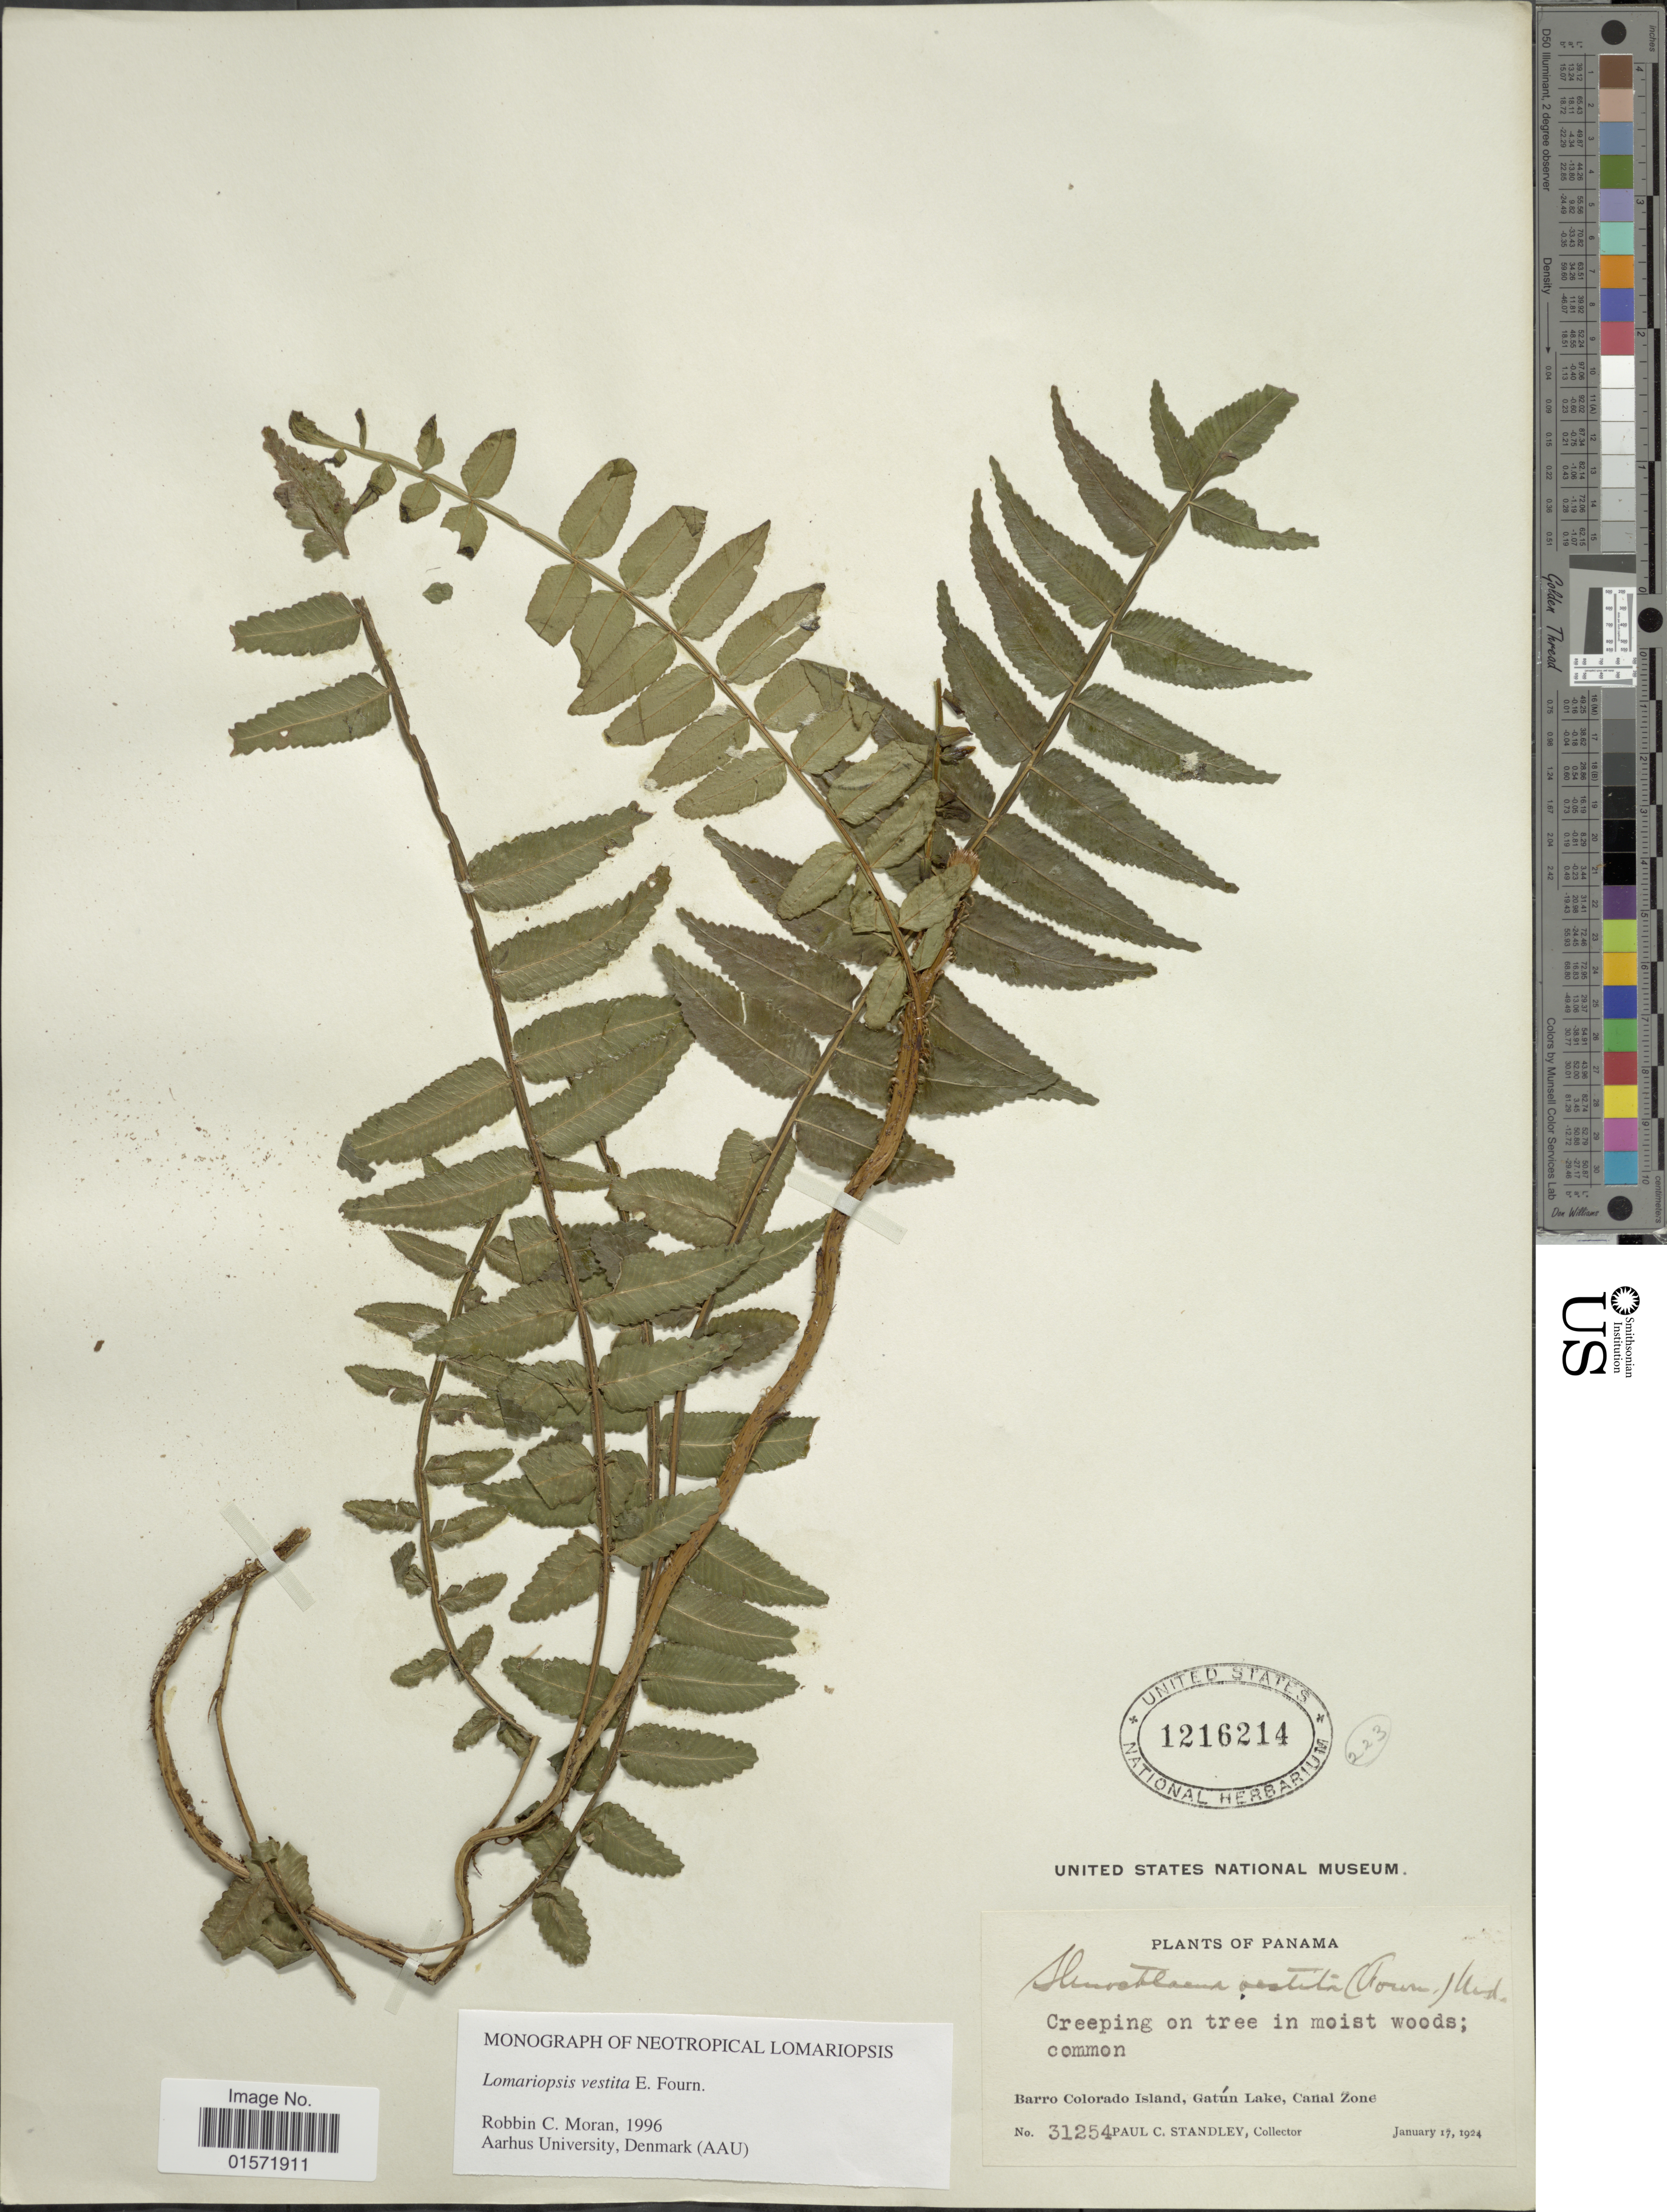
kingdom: Plantae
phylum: Tracheophyta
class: Polypodiopsida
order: Polypodiales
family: Lomariopsidaceae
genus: Lomariopsis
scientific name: Lomariopsis vestita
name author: E. Fourn.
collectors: P. C. Standley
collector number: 31254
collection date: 1924-01-17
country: Panama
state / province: Panamá Oeste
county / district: Canal Zone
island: Barro Colorado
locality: Barro Colorado Island, Gatún Lake, Canal Zone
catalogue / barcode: US 1216214